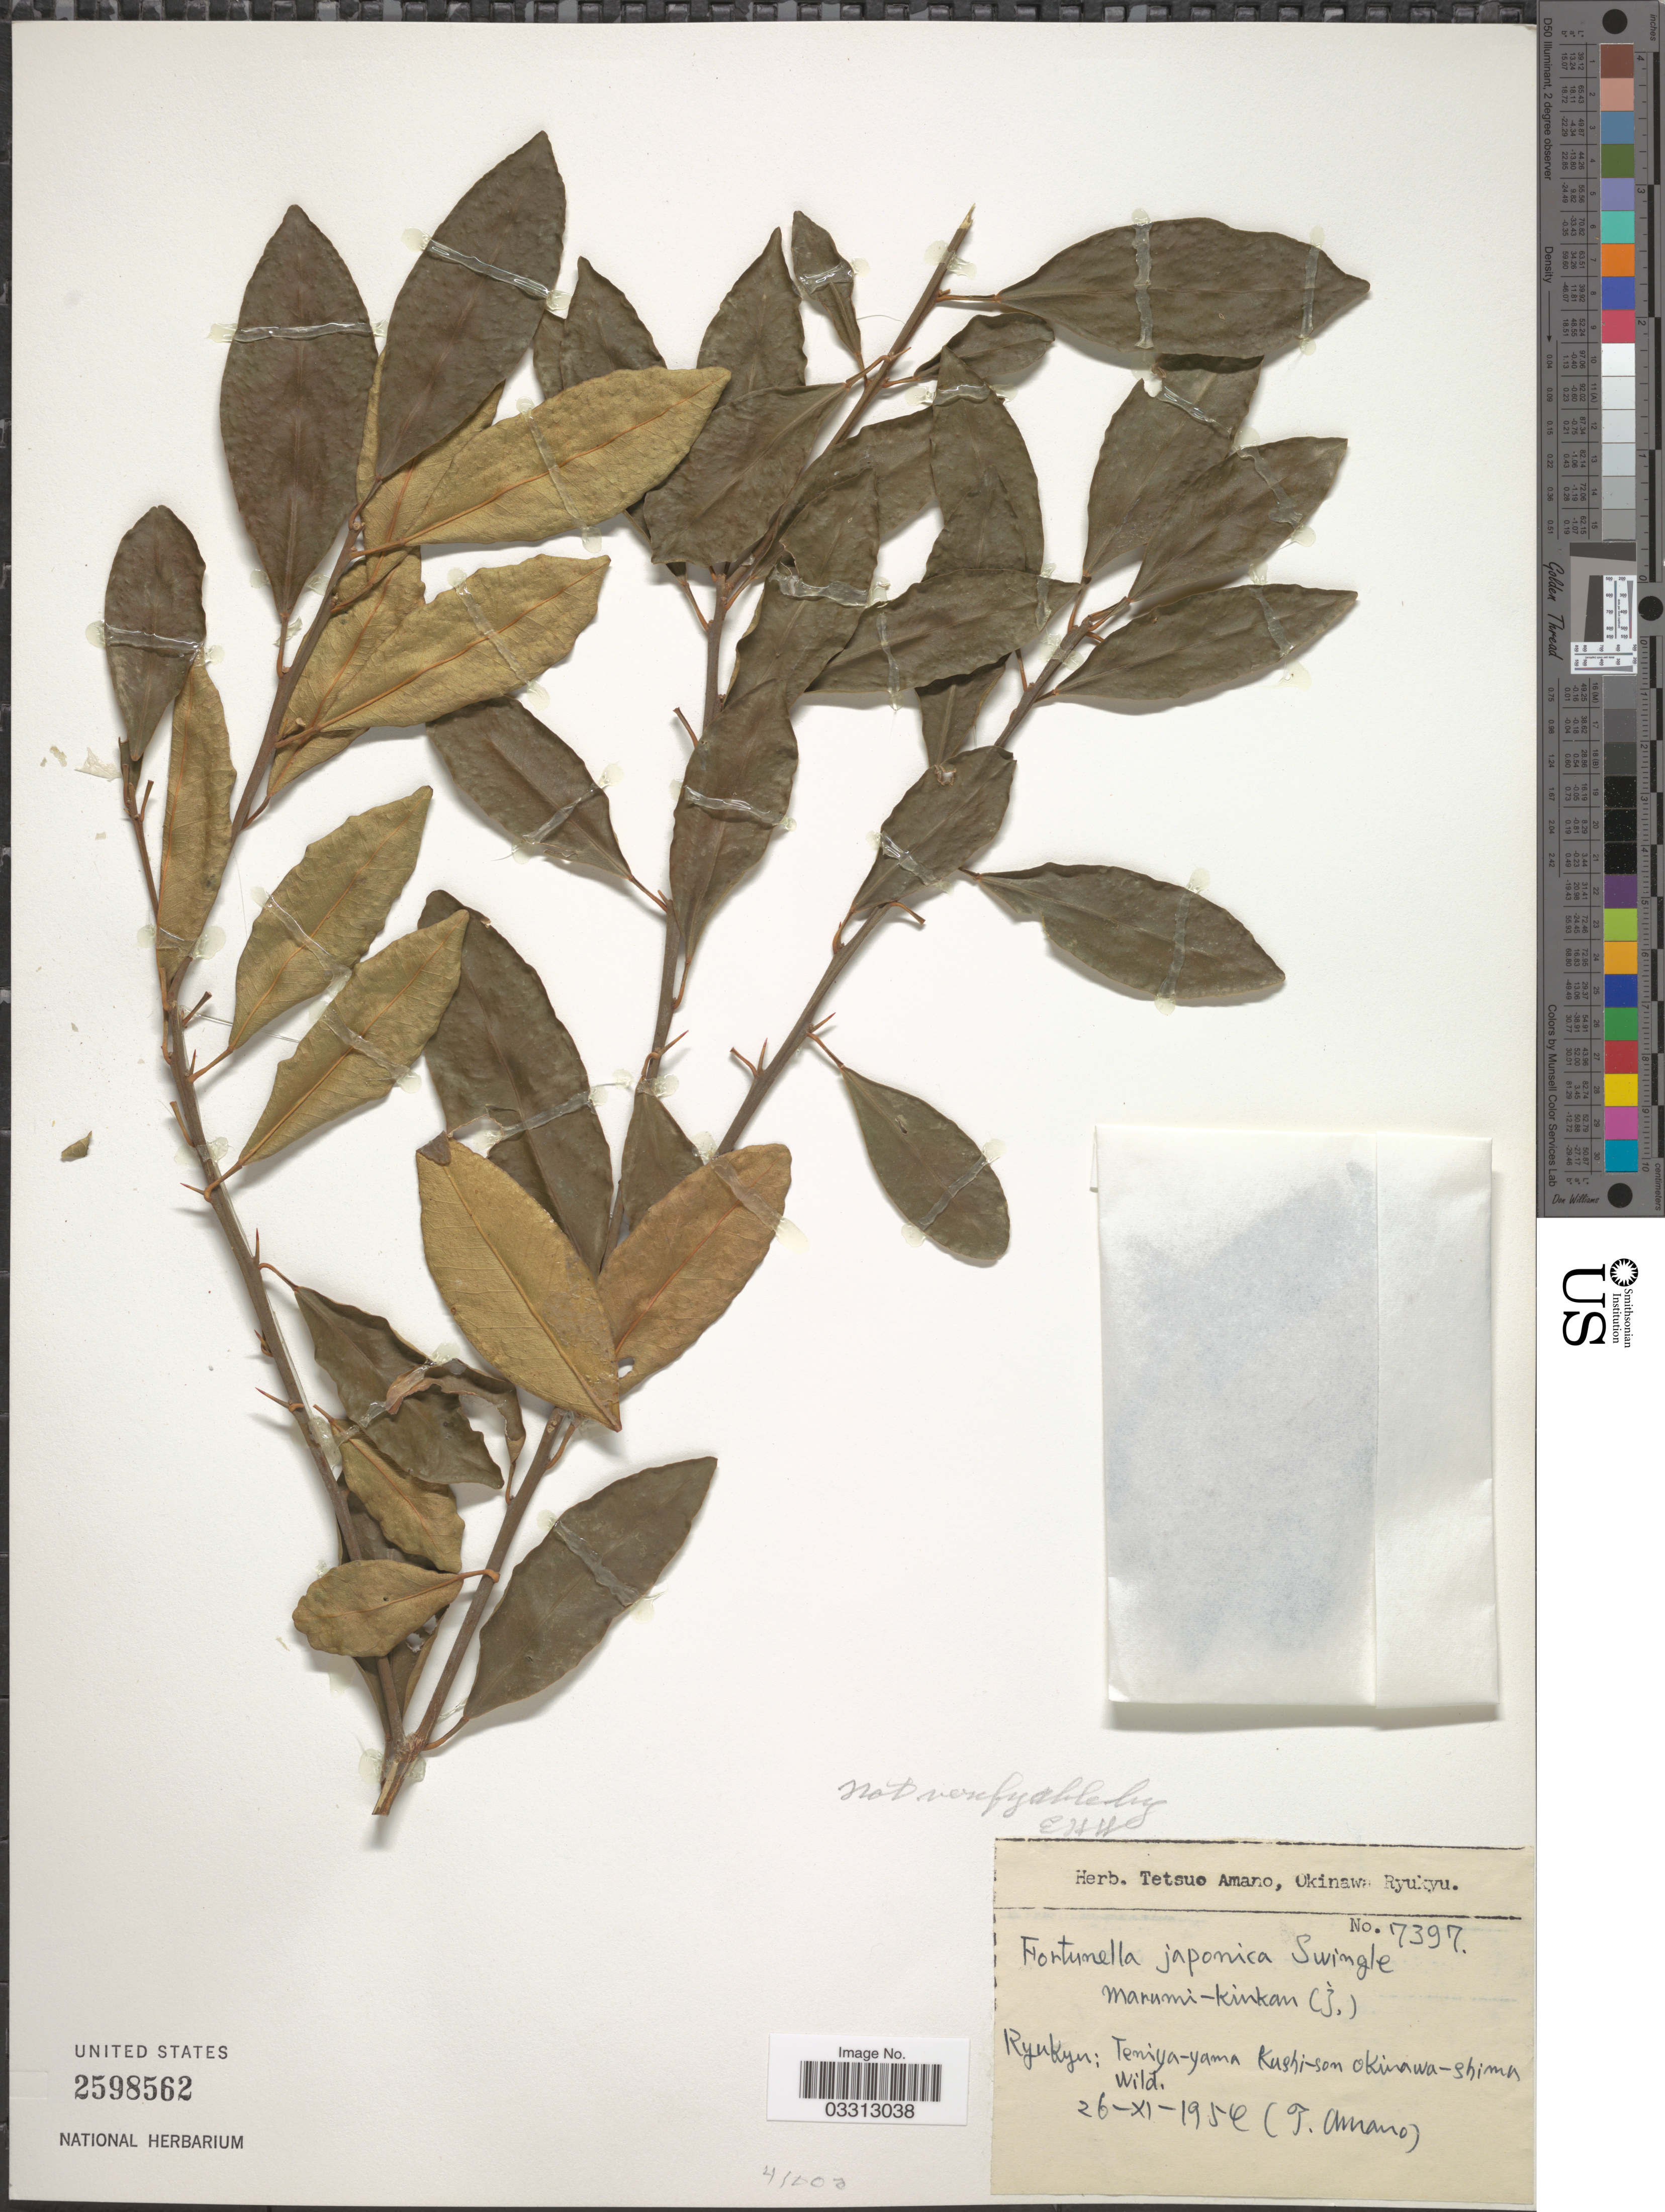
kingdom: Plantae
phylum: Tracheophyta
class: Magnoliopsida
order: Sapindales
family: Rutaceae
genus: Citrus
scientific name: Citrus japonica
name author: Thunb.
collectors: T. Amano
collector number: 7397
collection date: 1954-11-26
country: Japan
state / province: Okinawa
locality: Ryukyu: Teniya-Yama Kushi-Son Okinawa-Shima.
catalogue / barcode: US 2598562